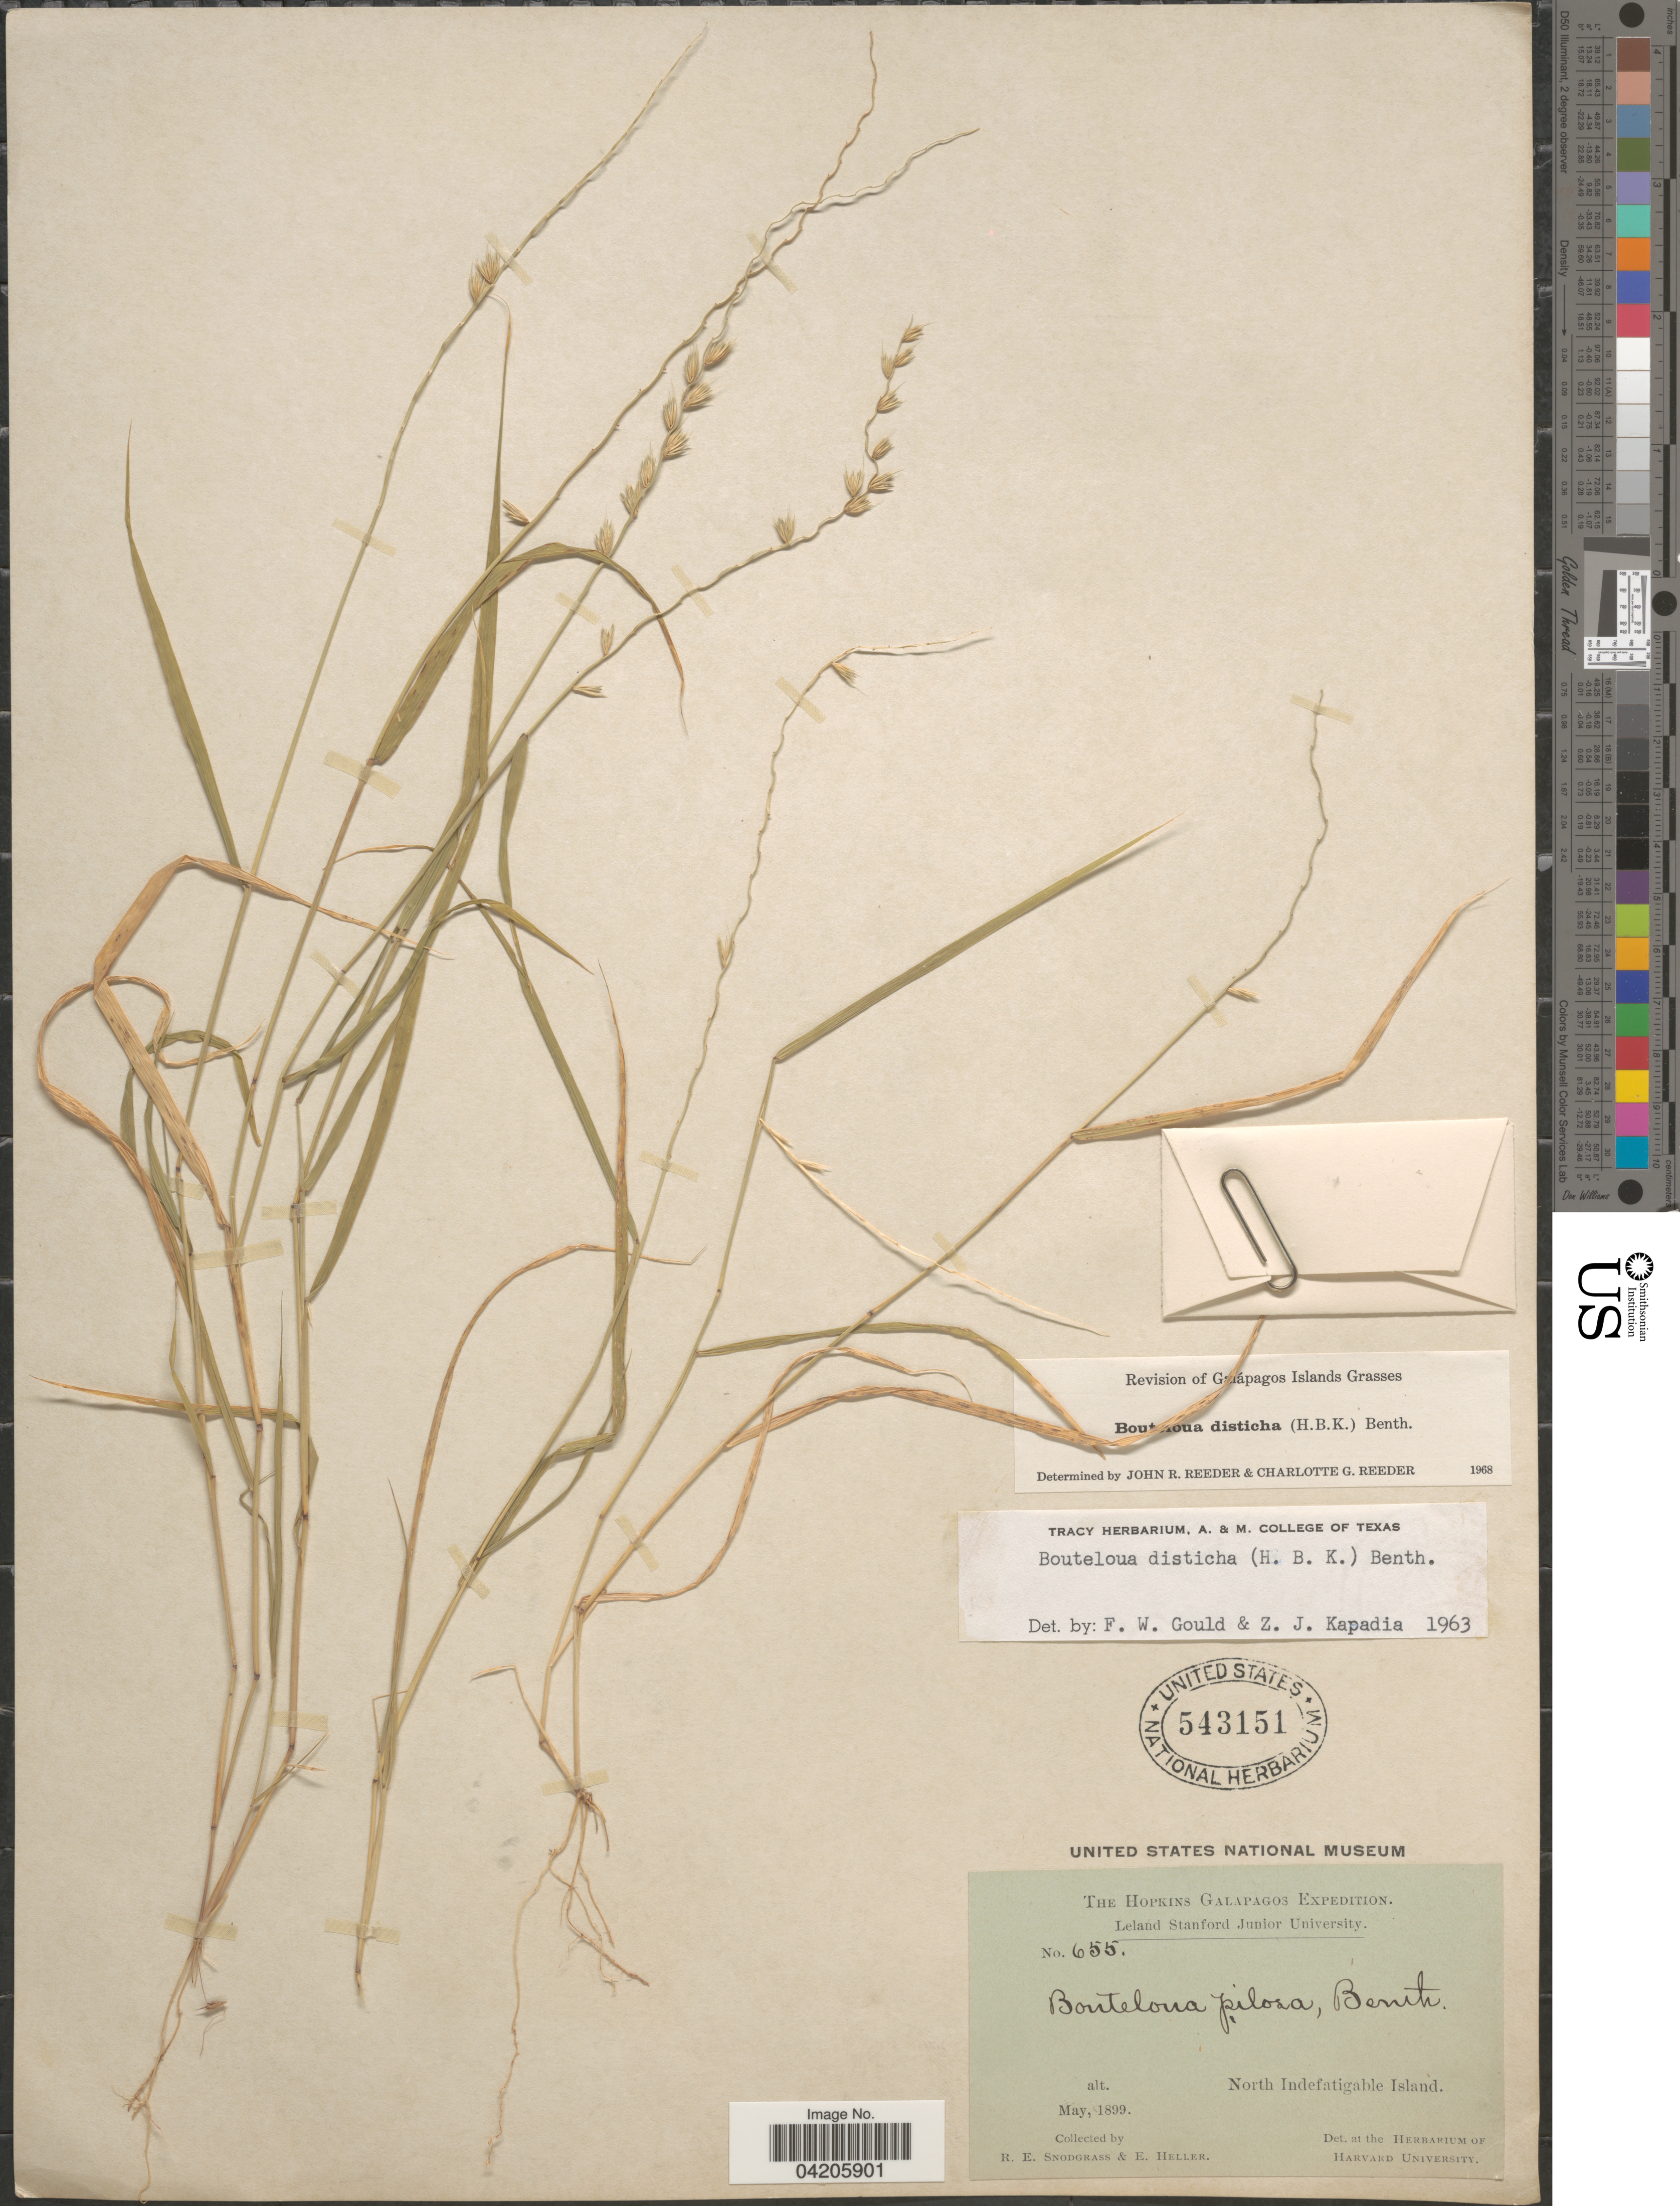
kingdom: Plantae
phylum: Tracheophyta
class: Liliopsida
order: Poales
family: Poaceae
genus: Bouteloua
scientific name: Bouteloua disticha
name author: (Kunth) Benth.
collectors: R. E. Snodgrass & E. Heller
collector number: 655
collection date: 1899-05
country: Ecuador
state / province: Colón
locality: The Hopkins Galapagos Expedition. North Indefatigable Island.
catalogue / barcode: US 543151